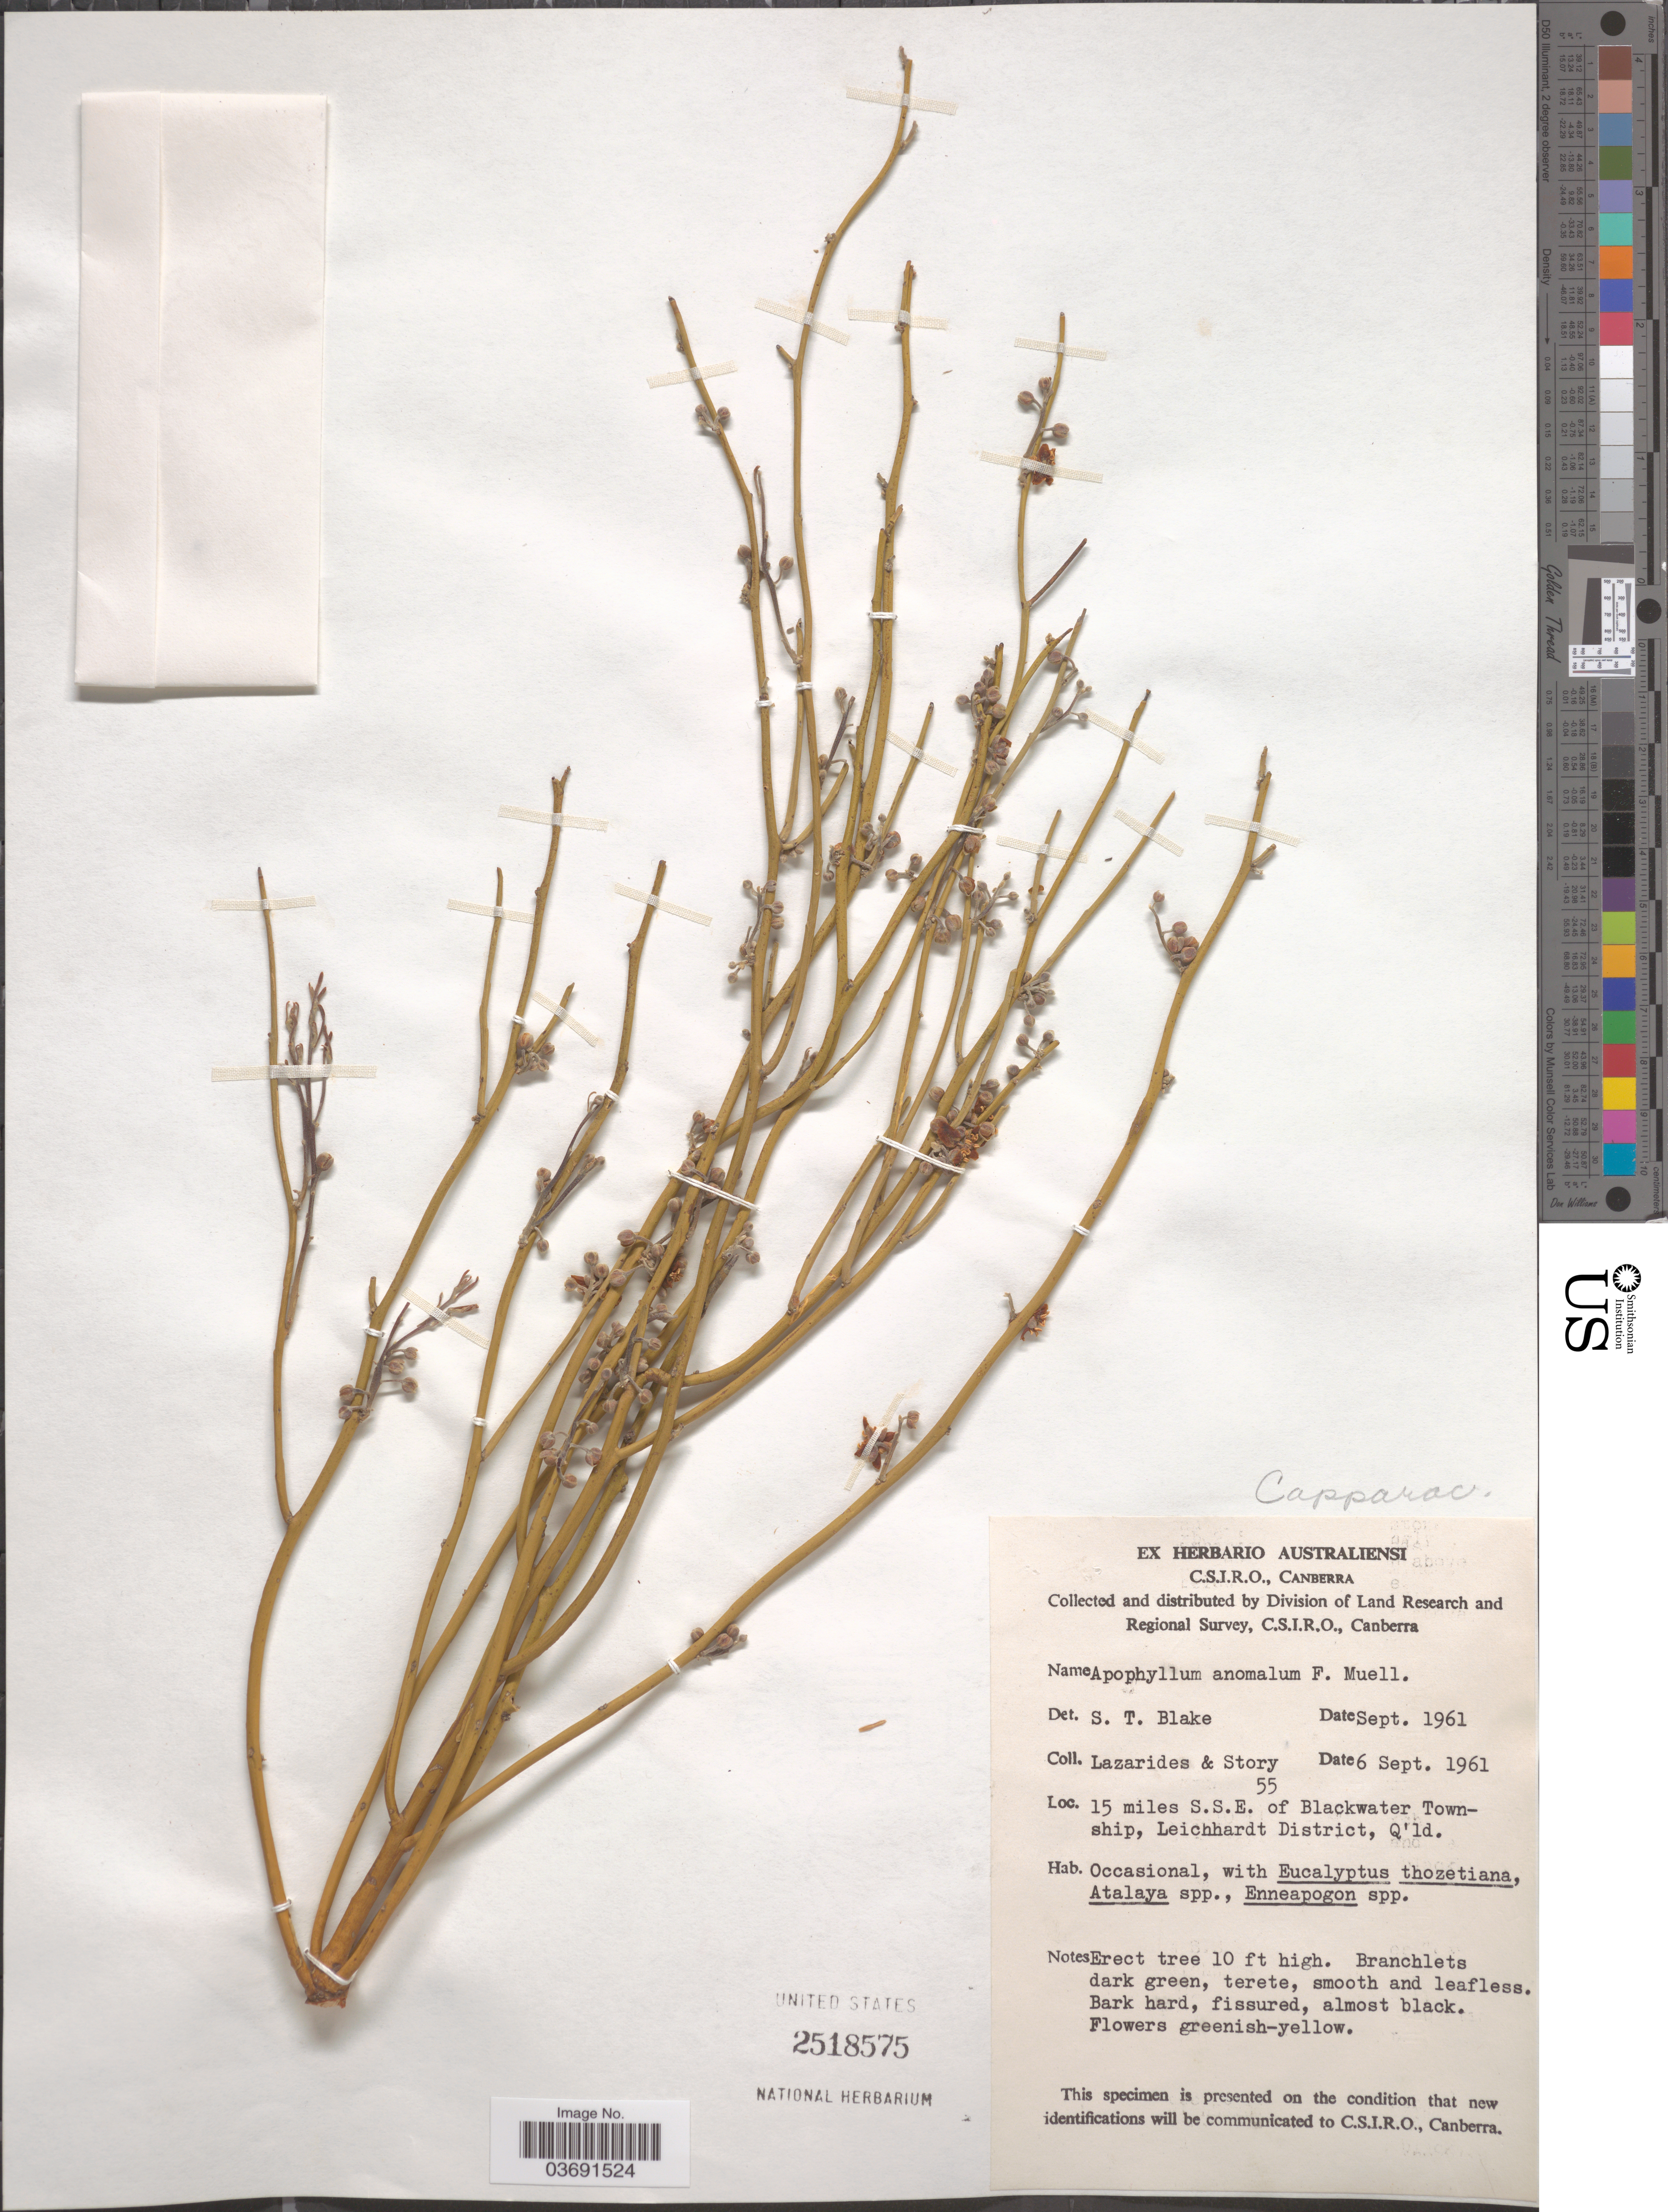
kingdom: Plantae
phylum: Tracheophyta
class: Magnoliopsida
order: Brassicales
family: Capparaceae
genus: Apophyllum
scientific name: Apophyllum anomalum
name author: F. Muell.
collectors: M. Lazarides & -. Story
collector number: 55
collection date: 1961-09-06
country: Australia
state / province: Queensland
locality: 15 miles S.S.E. of Blackwater Township, Leichhardt District, Q'ld.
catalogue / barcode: US 2518575